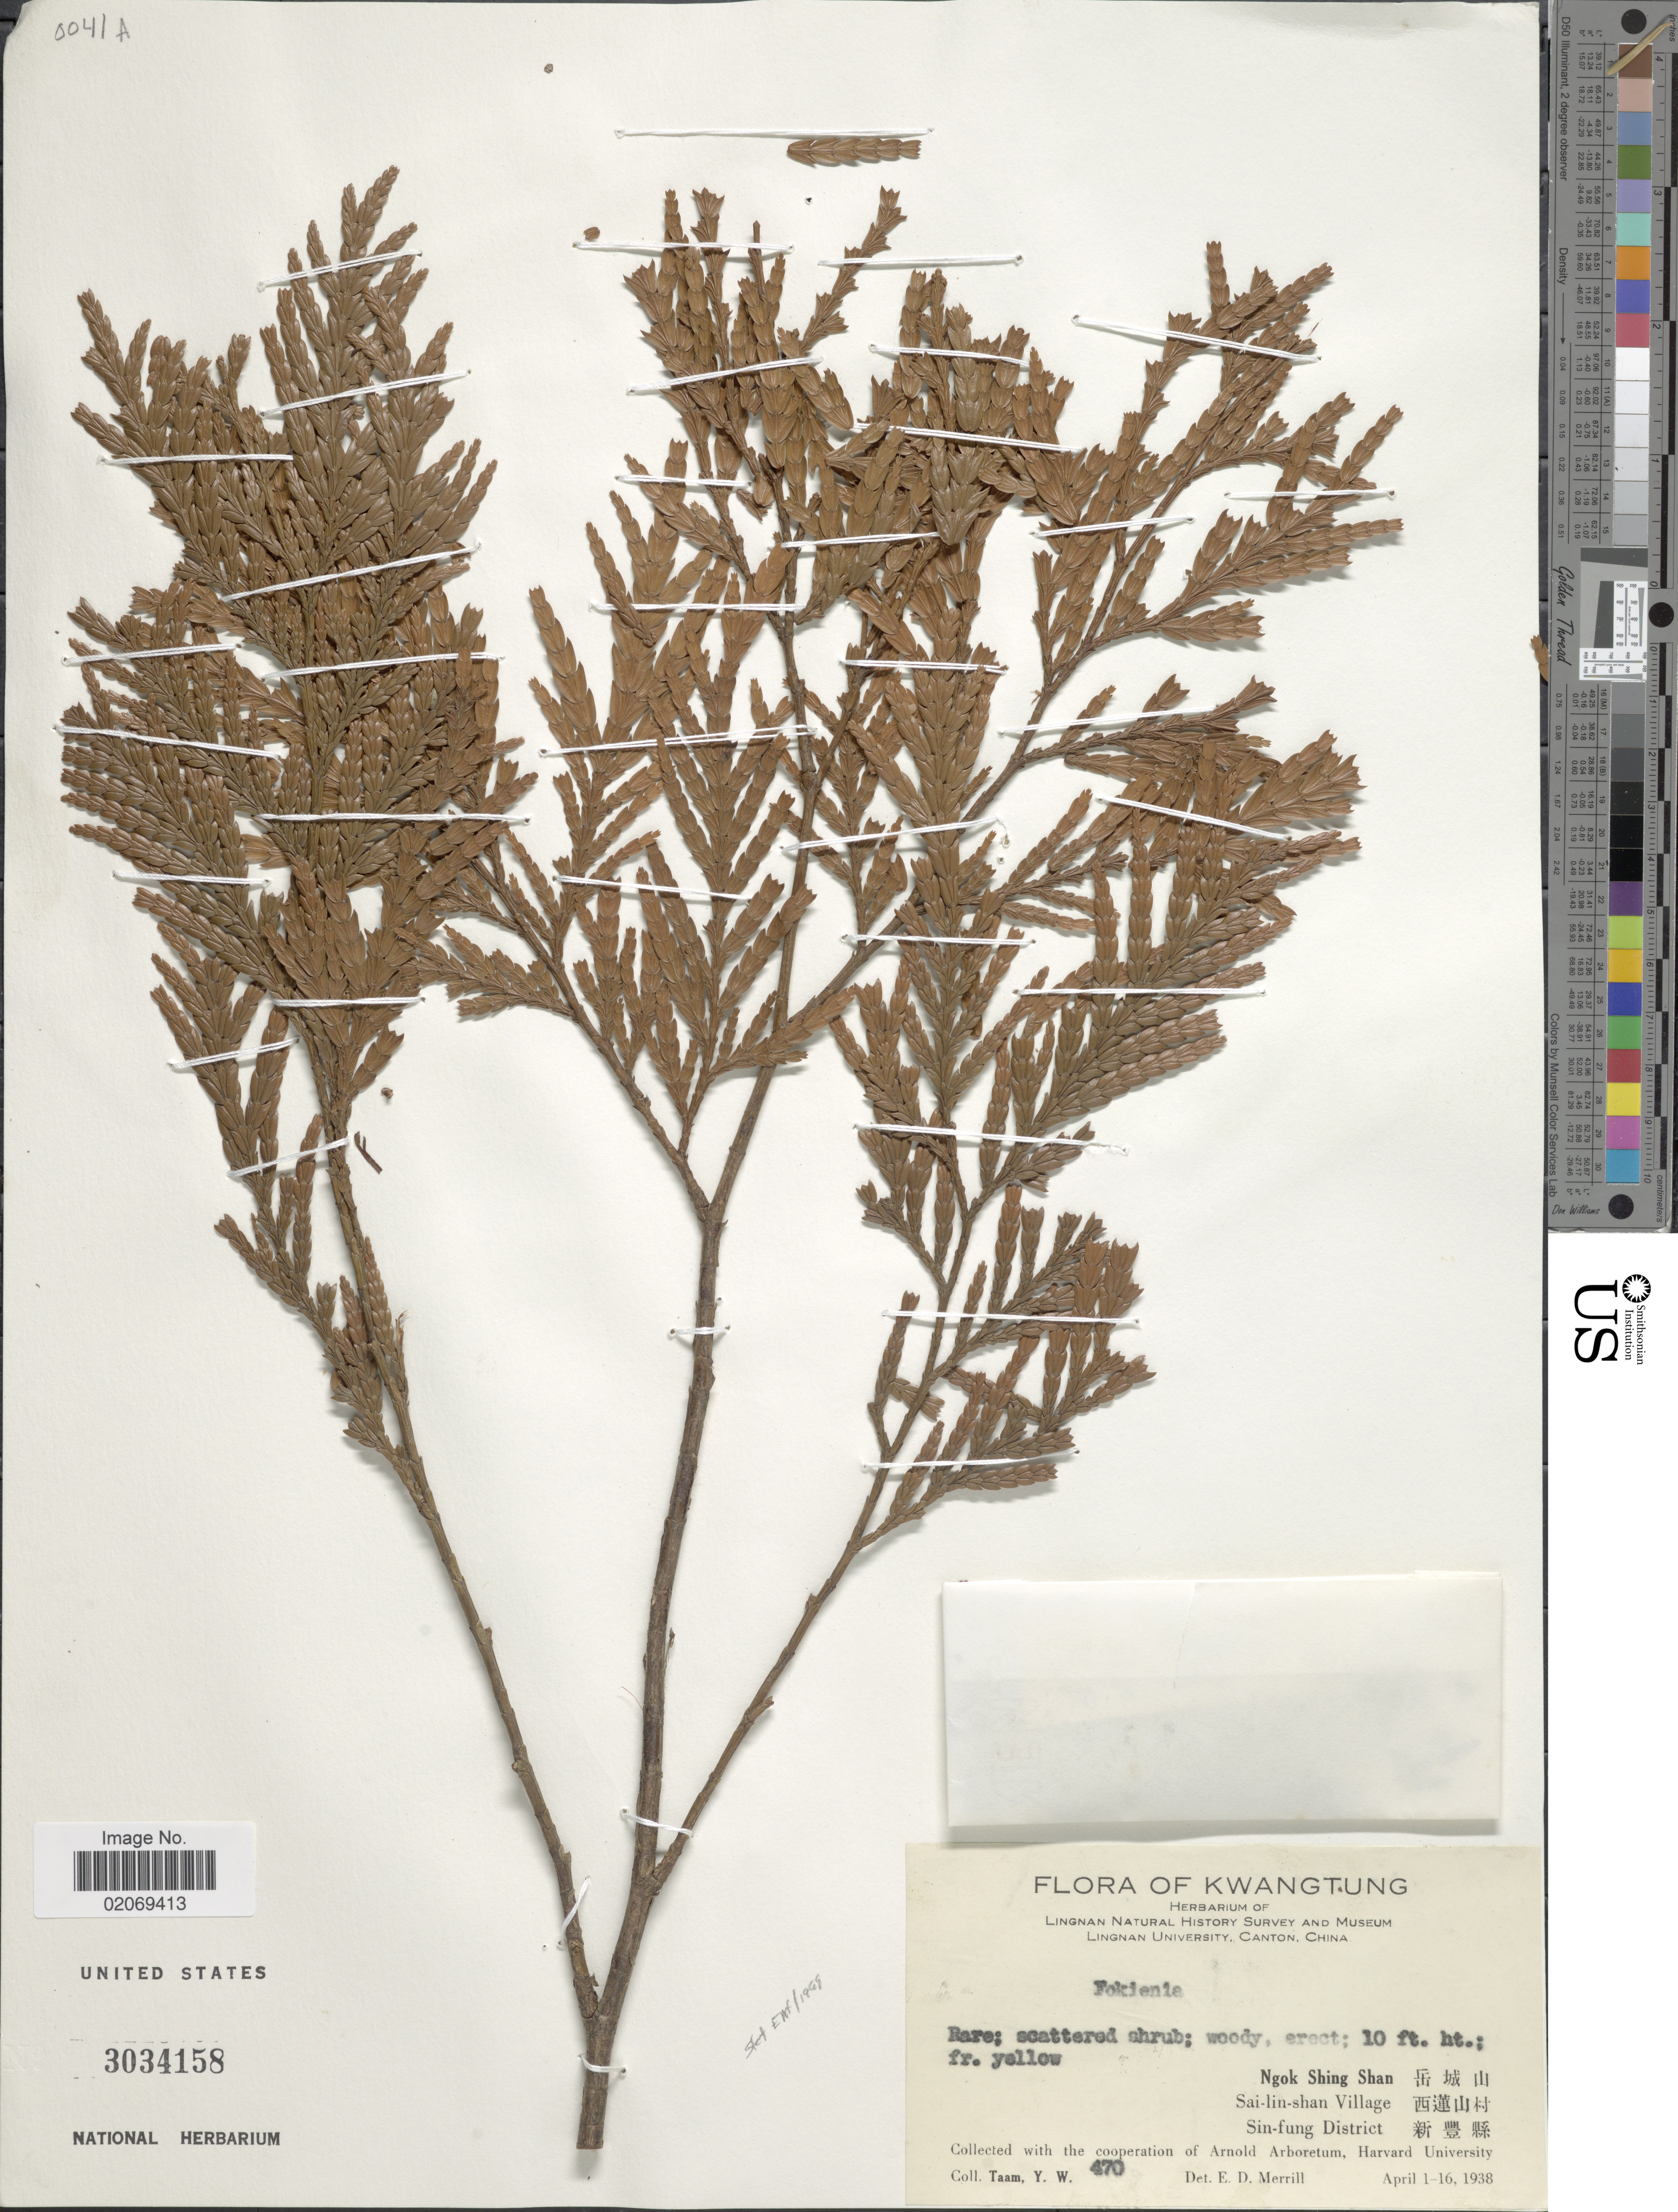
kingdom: Plantae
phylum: Tracheophyta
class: Pinopsida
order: Pinales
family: Cupressaceae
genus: Fokienia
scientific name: Fokienia sp.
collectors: Y. W. Taam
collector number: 470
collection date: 1938-04-01/1938-04-16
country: China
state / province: Guangdong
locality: Kwatung,Ngok Shing Shan, Sai-lin-shan Village, Sin-fung District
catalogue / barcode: US 3034158